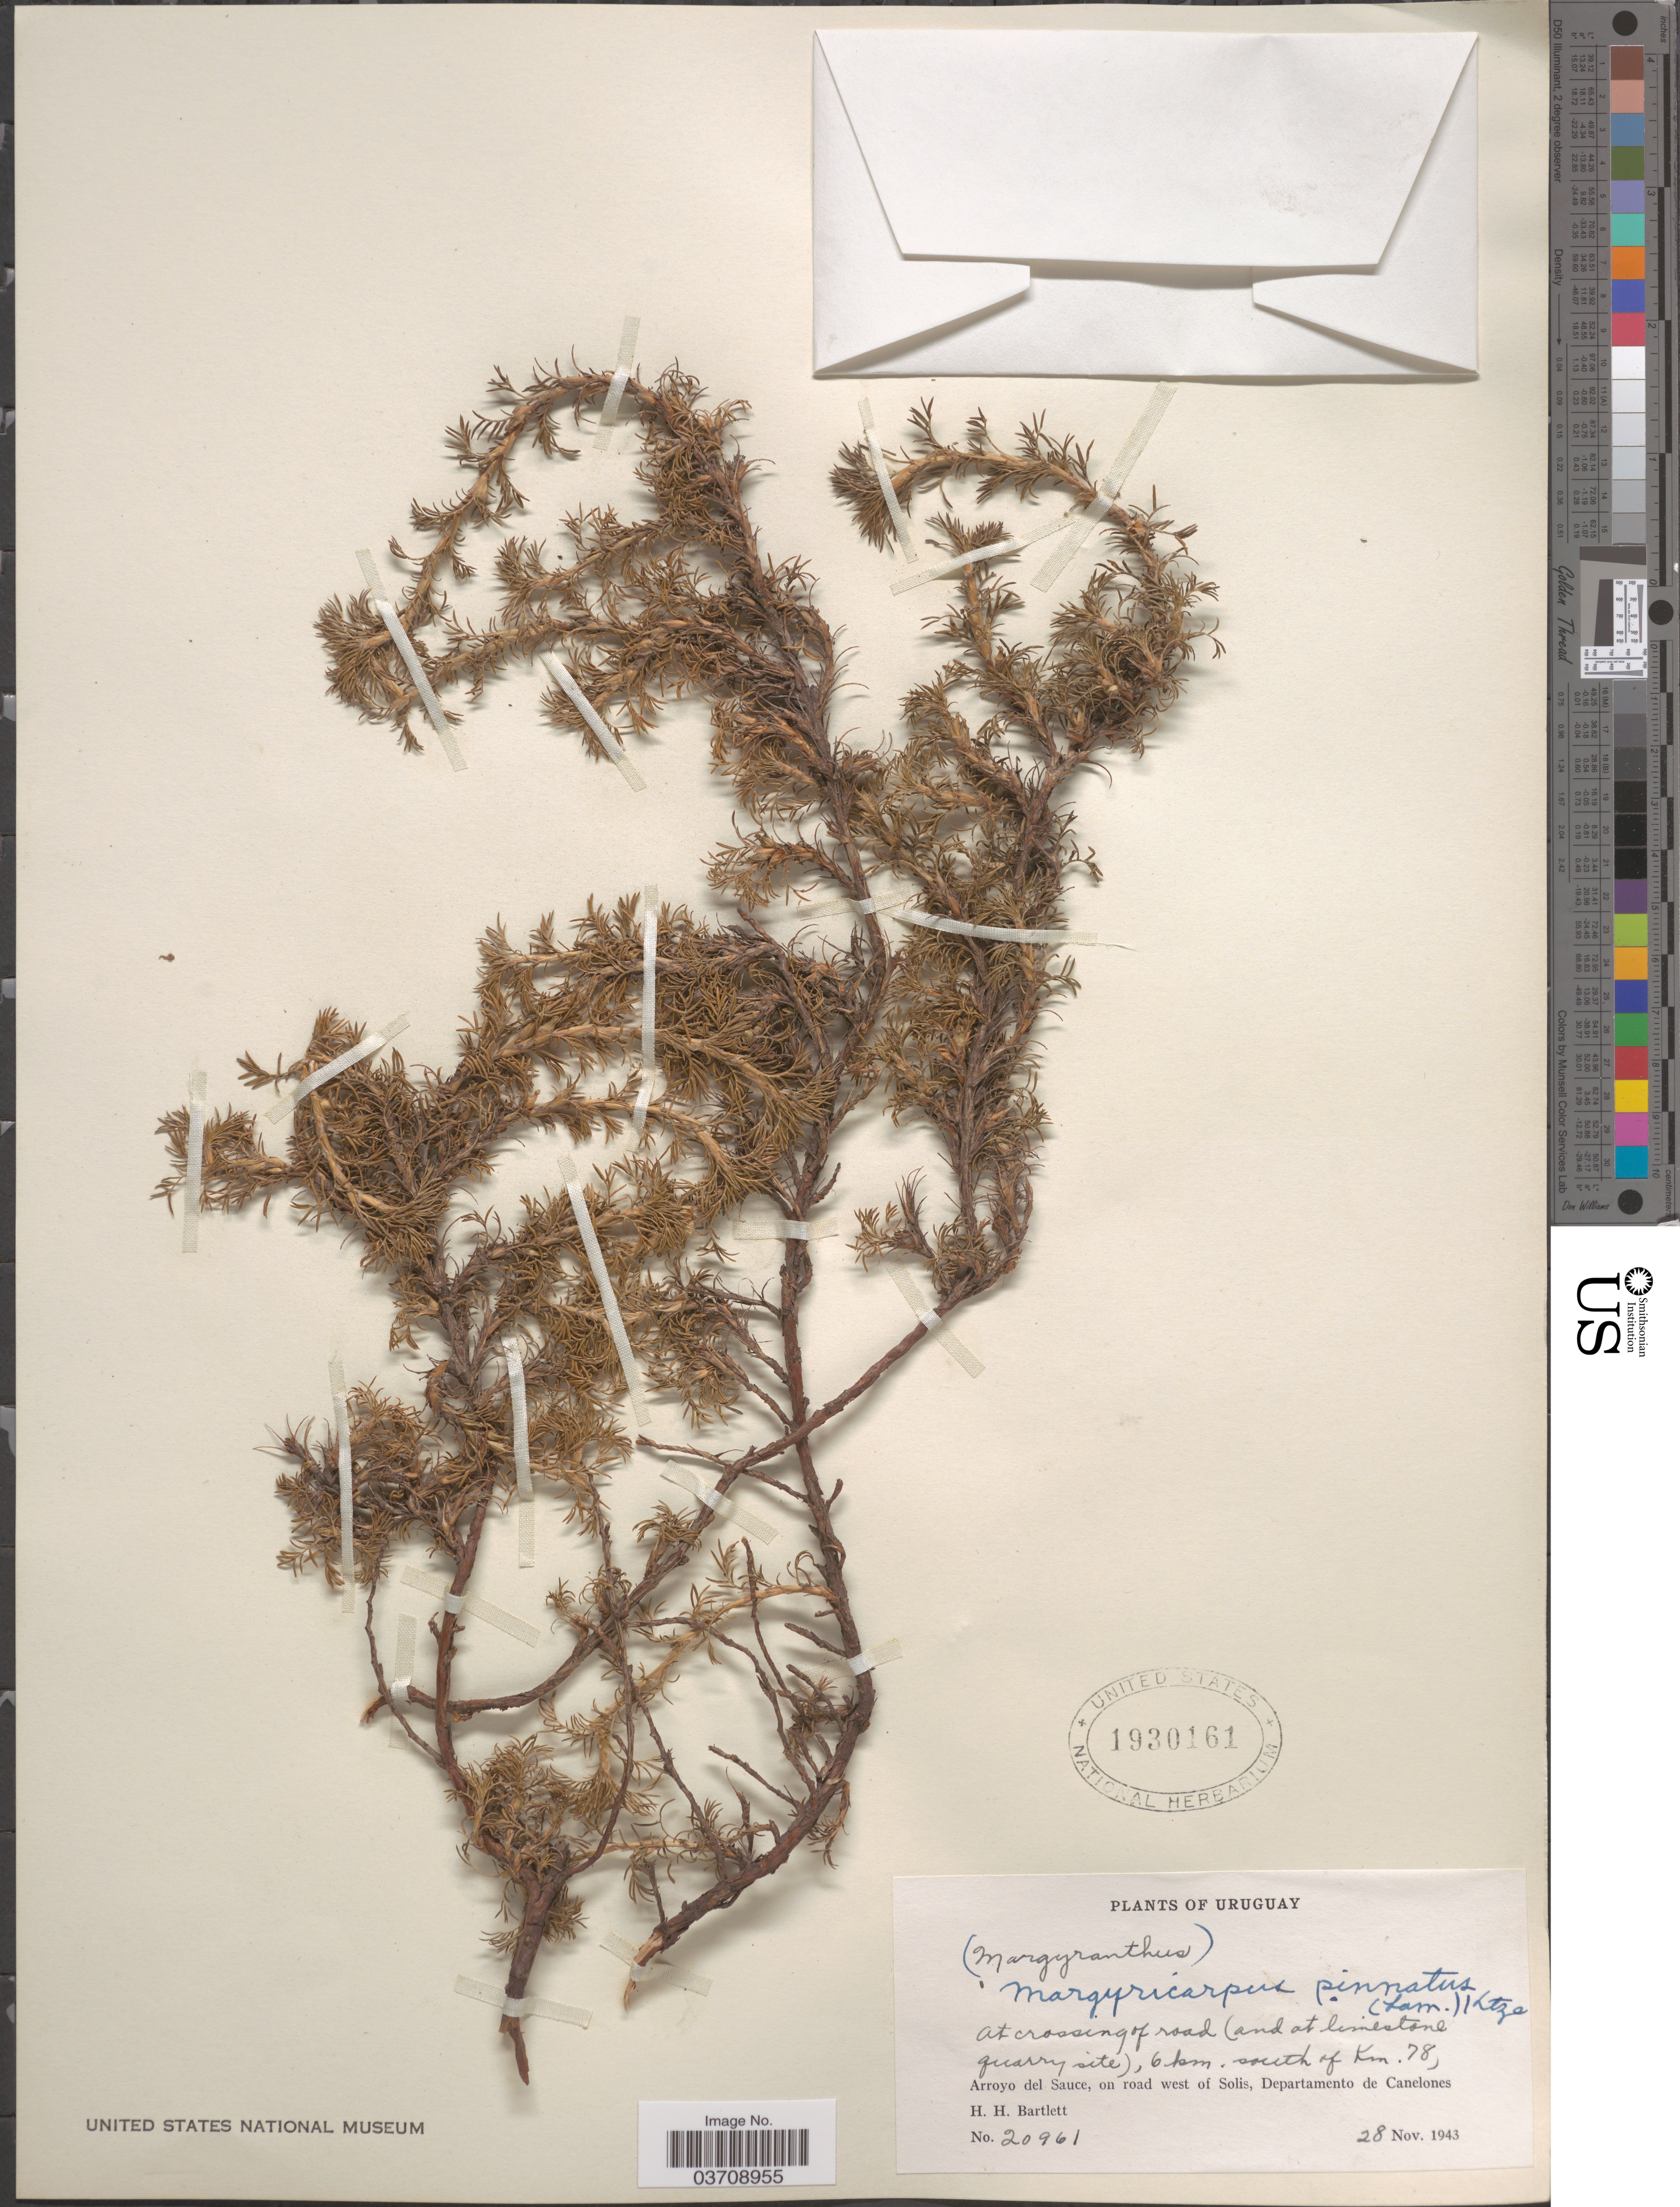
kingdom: Plantae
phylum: Tracheophyta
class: Magnoliopsida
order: Rosales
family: Rosaceae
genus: Margyricarpus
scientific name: Margyricarpus pinnatus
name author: (Lam.) Kuntze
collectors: H. H. Bartlett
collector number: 20961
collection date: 1943-11-28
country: Uruguay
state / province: Canelones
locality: At crossing of road (and at limestone quarry site), 6 km. south of Km. 78, Arroyo del Sauce, on road west of Solis, Departamento de Canelones.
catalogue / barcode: US 1930161